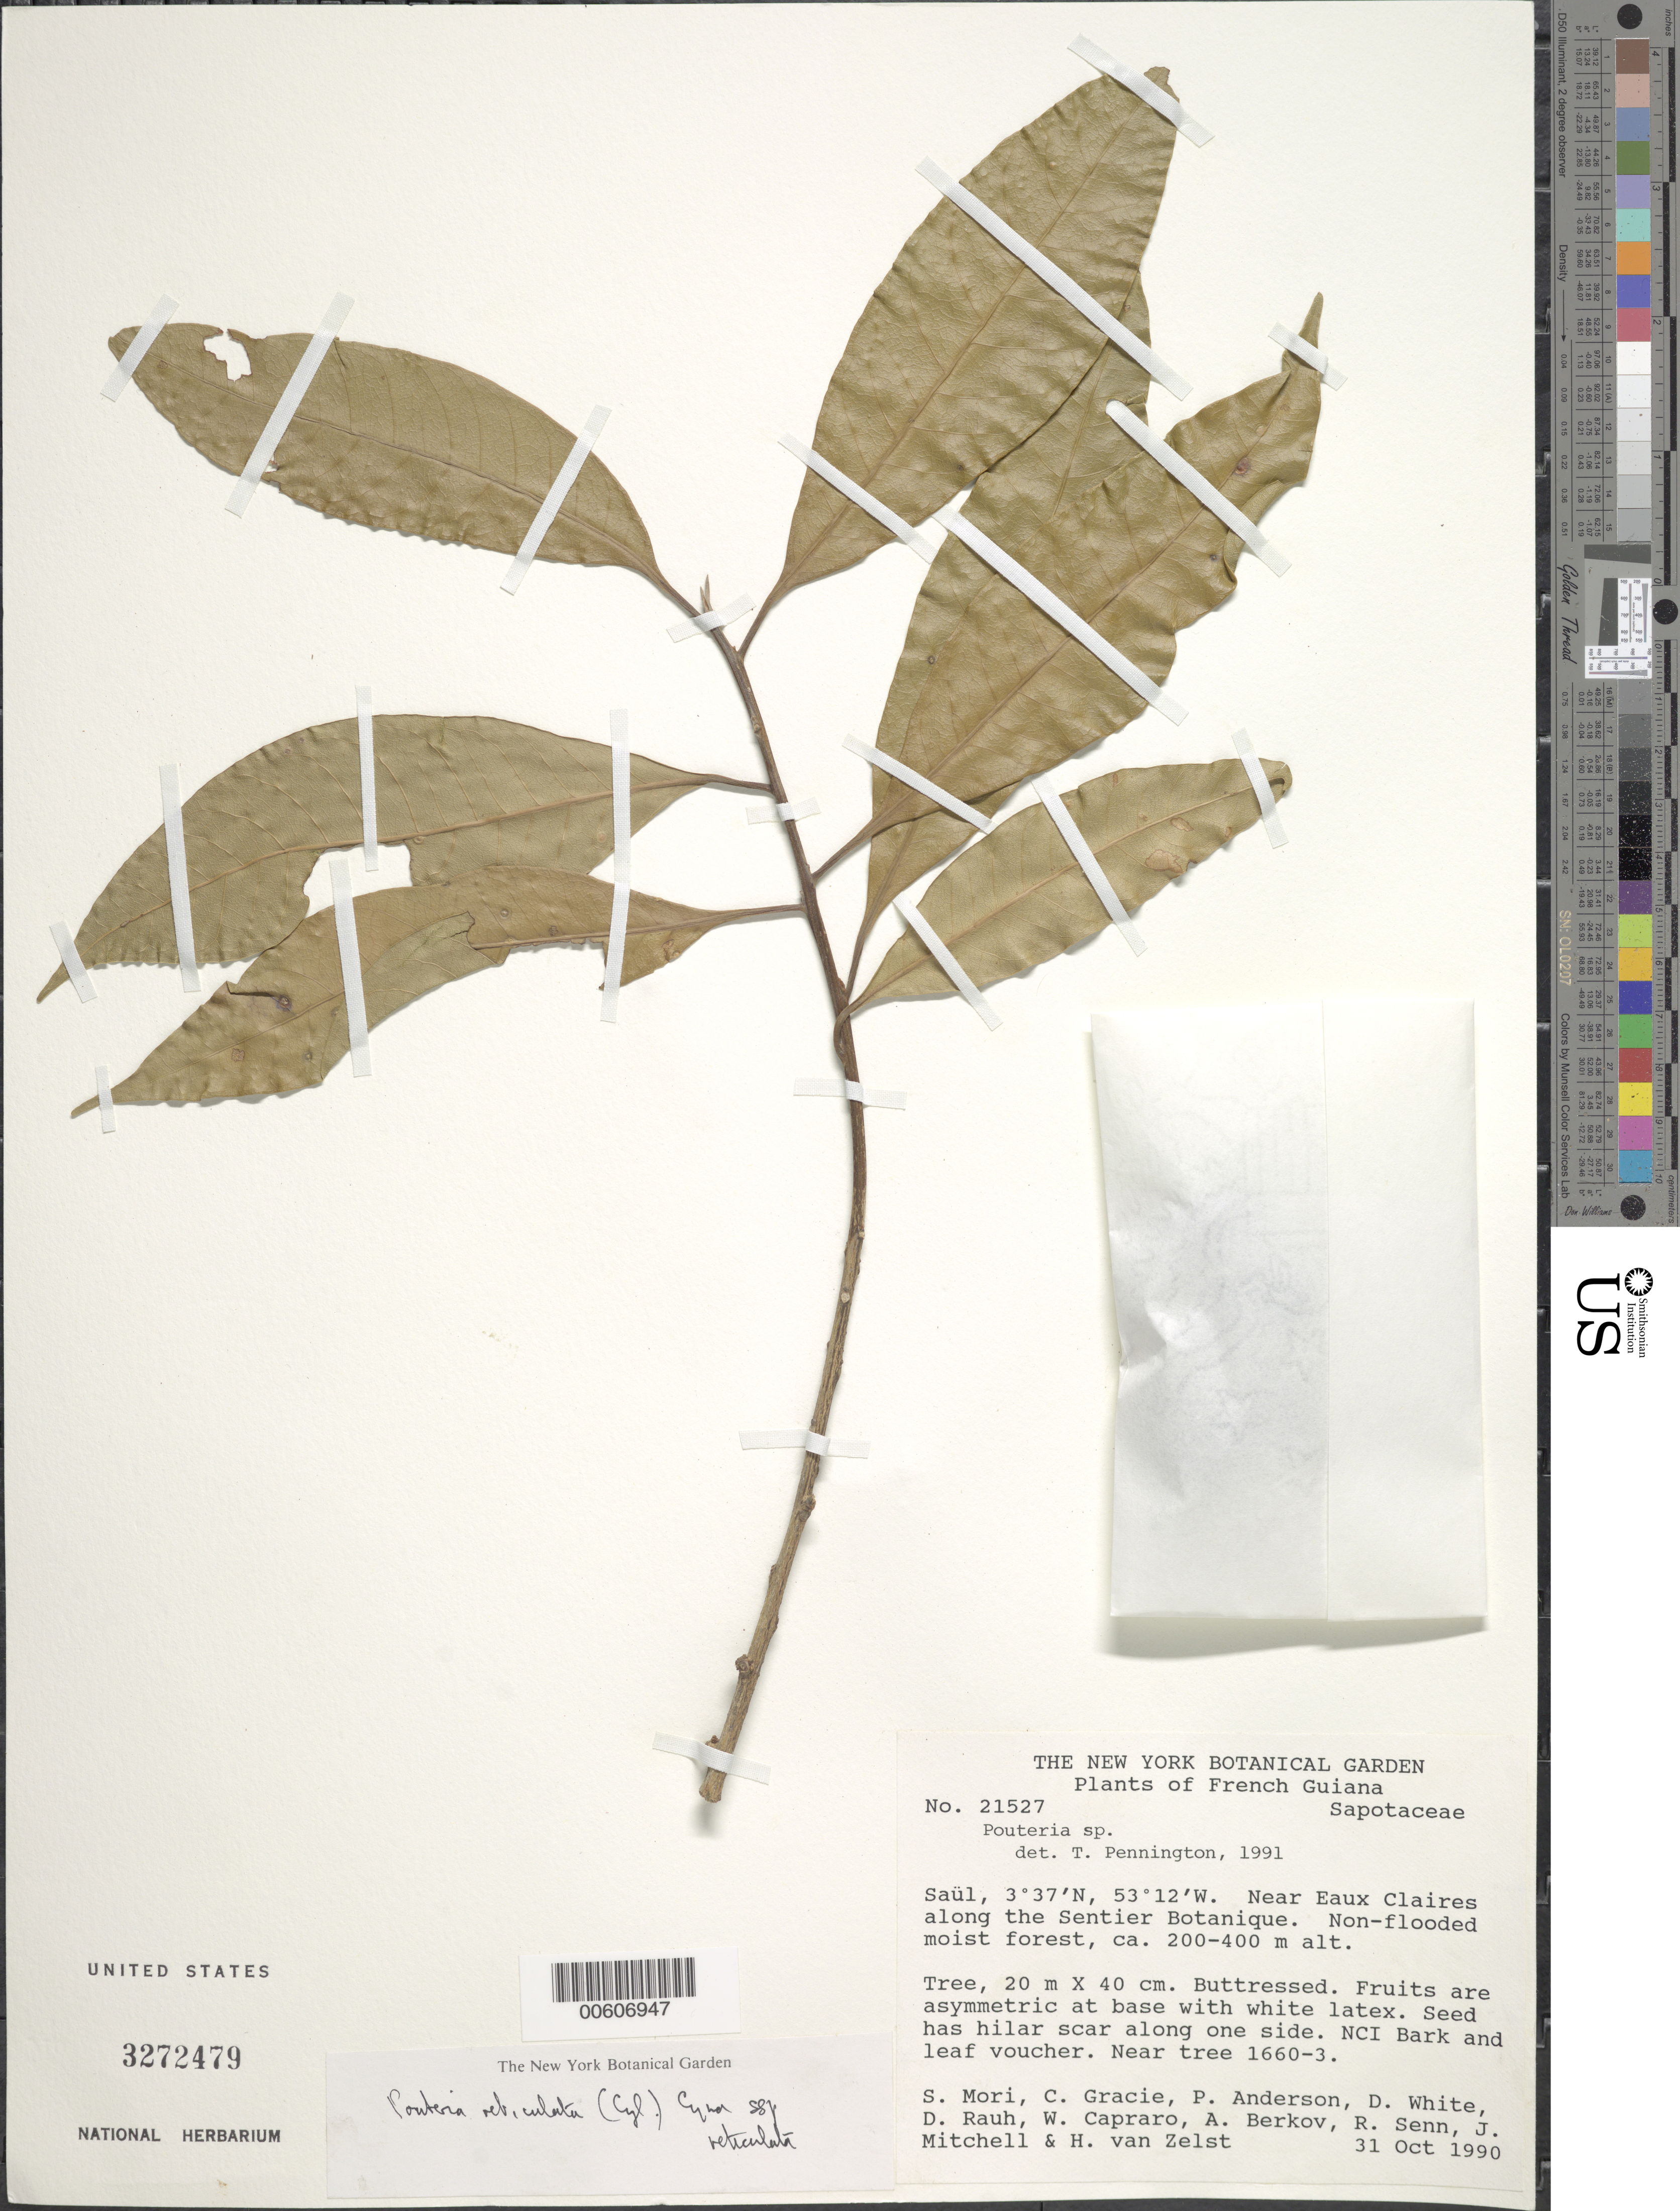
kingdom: Plantae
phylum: Tracheophyta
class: Magnoliopsida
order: Ericales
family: Sapotaceae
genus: Pouteria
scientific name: Pouteria reticulata subsp. reticulata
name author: (Engl.) Eyma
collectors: S. Mori, C. A. Gracie, P. Anderson, D. White, D. Rauh, W. Capraro, A. Berkov, R. Senn, J. D. Mitchell & H. van Zelst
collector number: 21527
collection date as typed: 31-Oct-90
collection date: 1990-10-31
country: French Guiana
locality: Saül, near Eaux Claires on the Sentier Botanique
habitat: Non-flooded moist forest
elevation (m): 200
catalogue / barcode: US 3272479